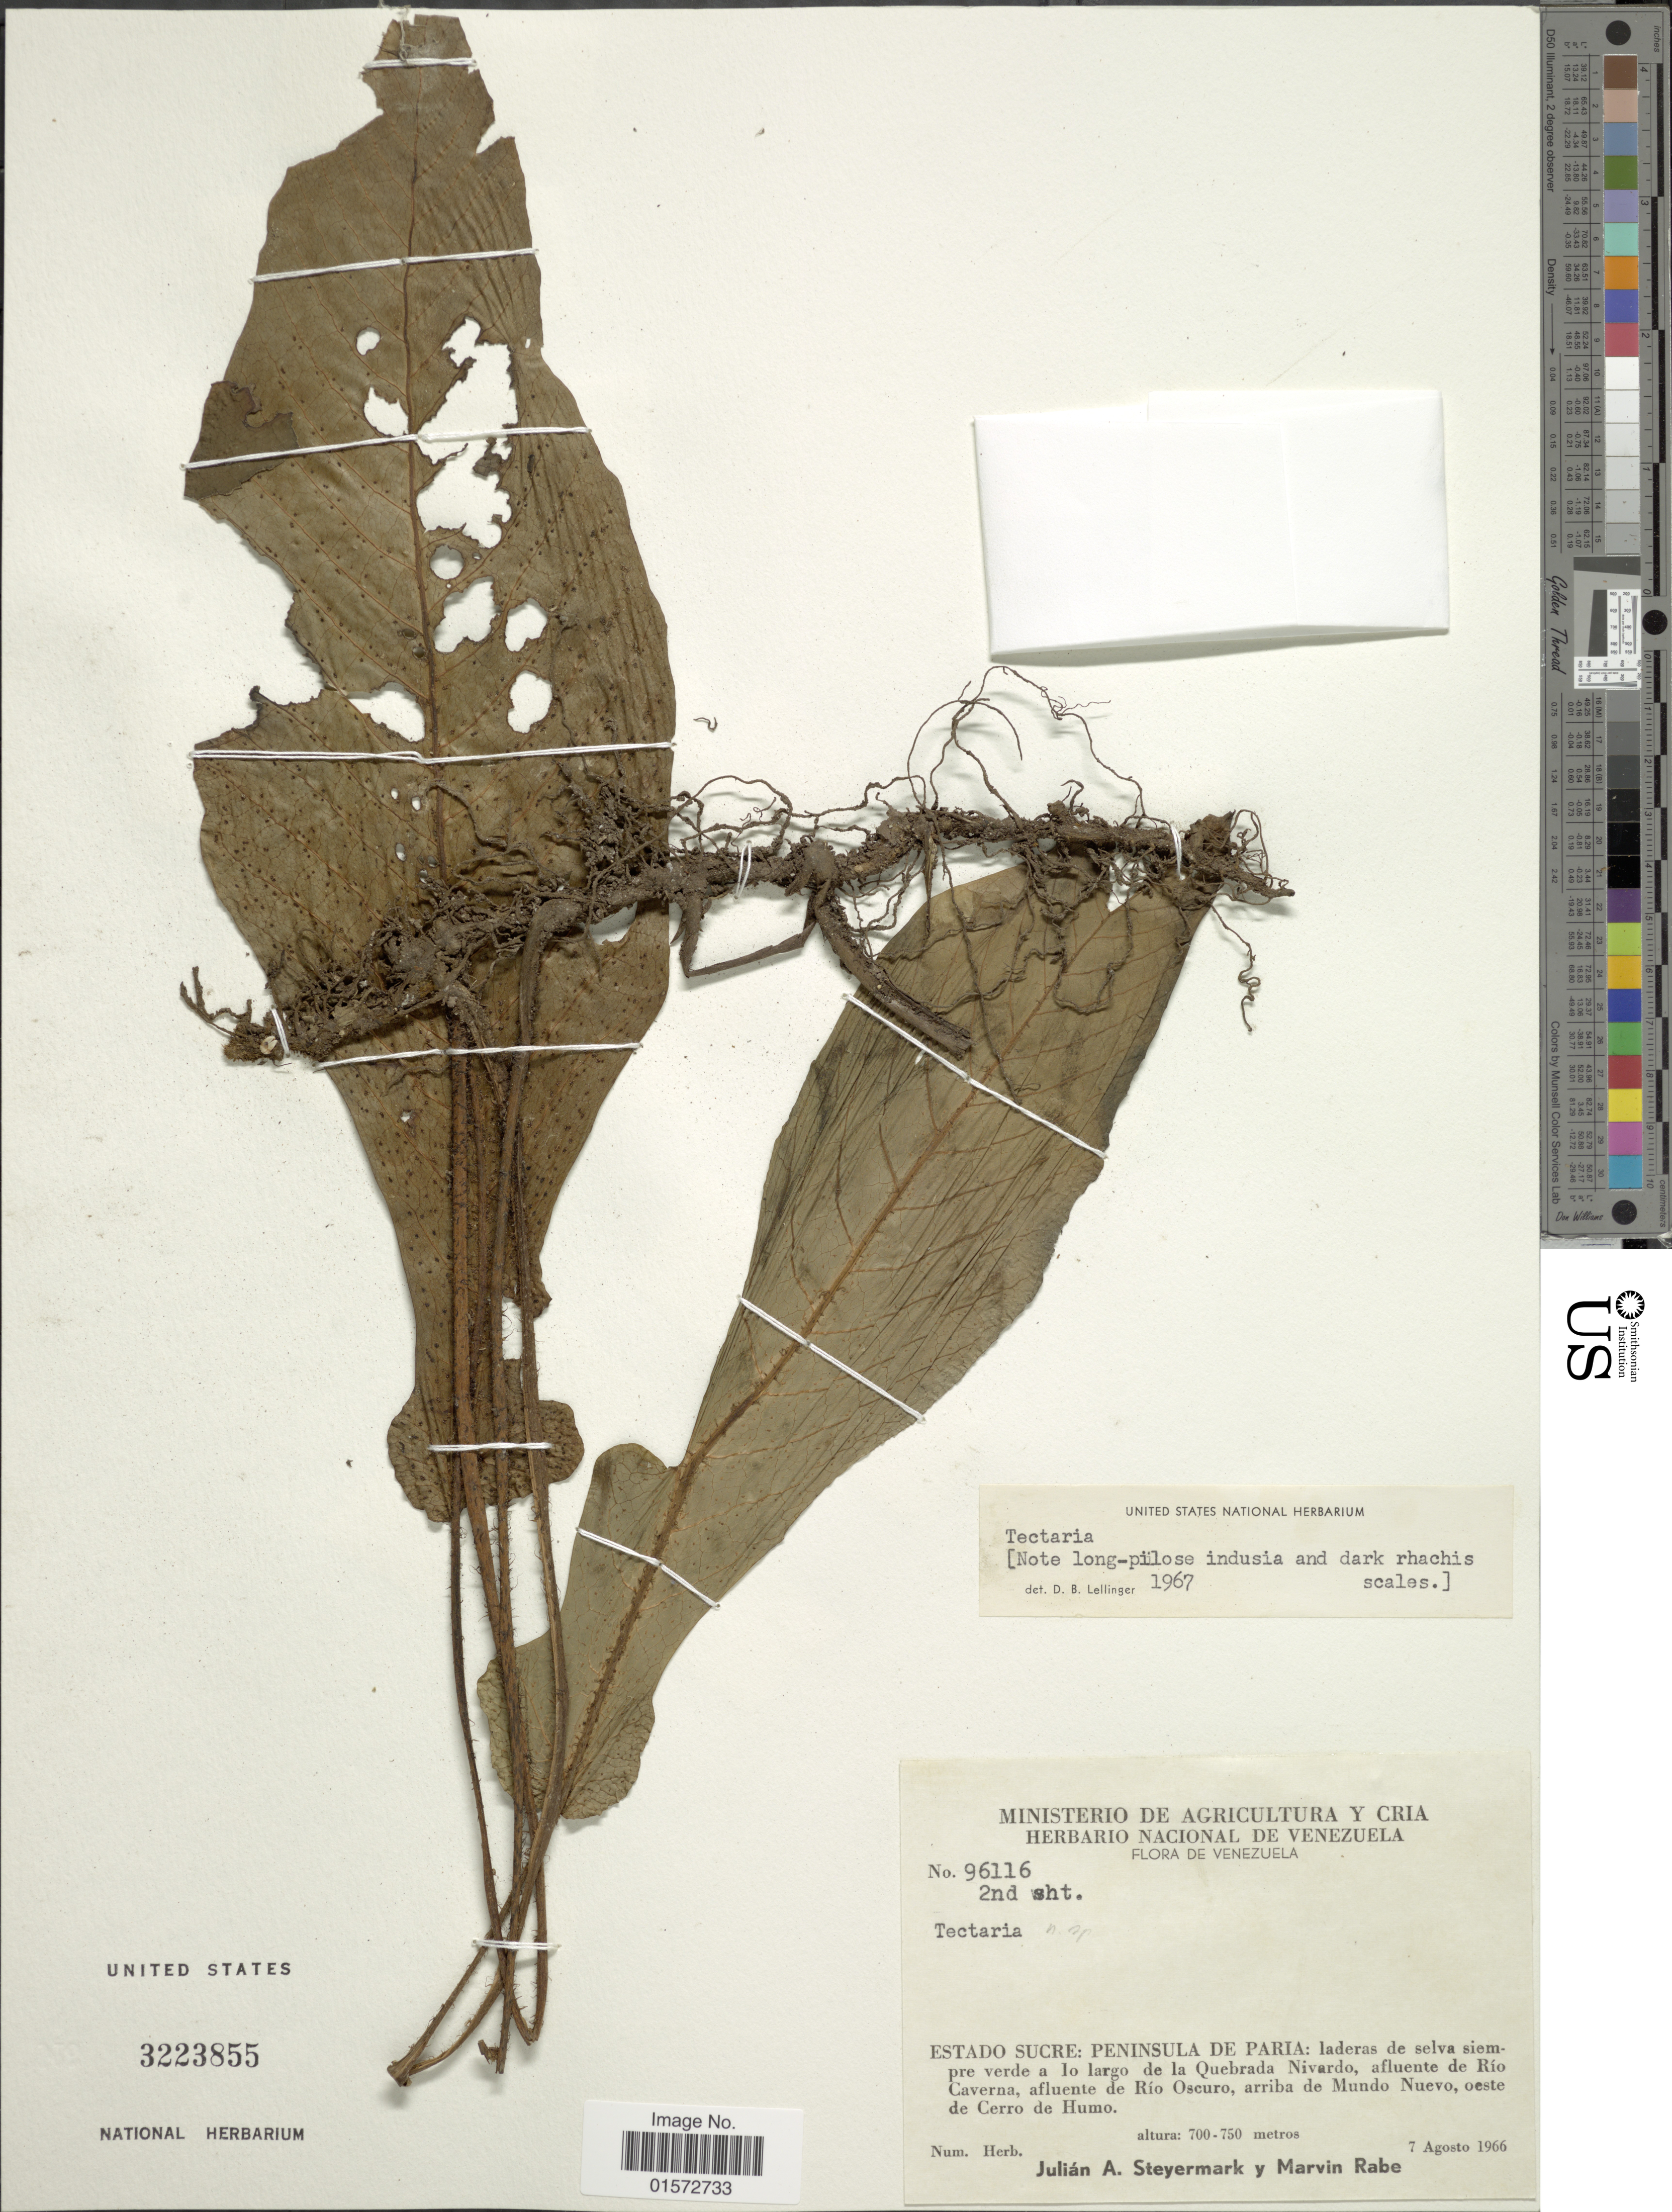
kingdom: Plantae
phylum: Tracheophyta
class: Polypodiopsida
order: Polypodiales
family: Tectariaceae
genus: Hypoderris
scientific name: Hypoderris brownii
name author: J. Sm.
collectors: J. Steyermark & M. Rabe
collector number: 96116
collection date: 1966-08-07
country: Venezuela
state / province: Sucre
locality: Estado Sucre: Peninsula de Paria: laderas de selva siempre verde a lo largo de la Quebrada NIvardo, afluente de Rio Caverna, afluente de Rio Osciuro, arrikba de Mundo Nuevo, oeste de Cerro de Humo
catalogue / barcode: US 3223855